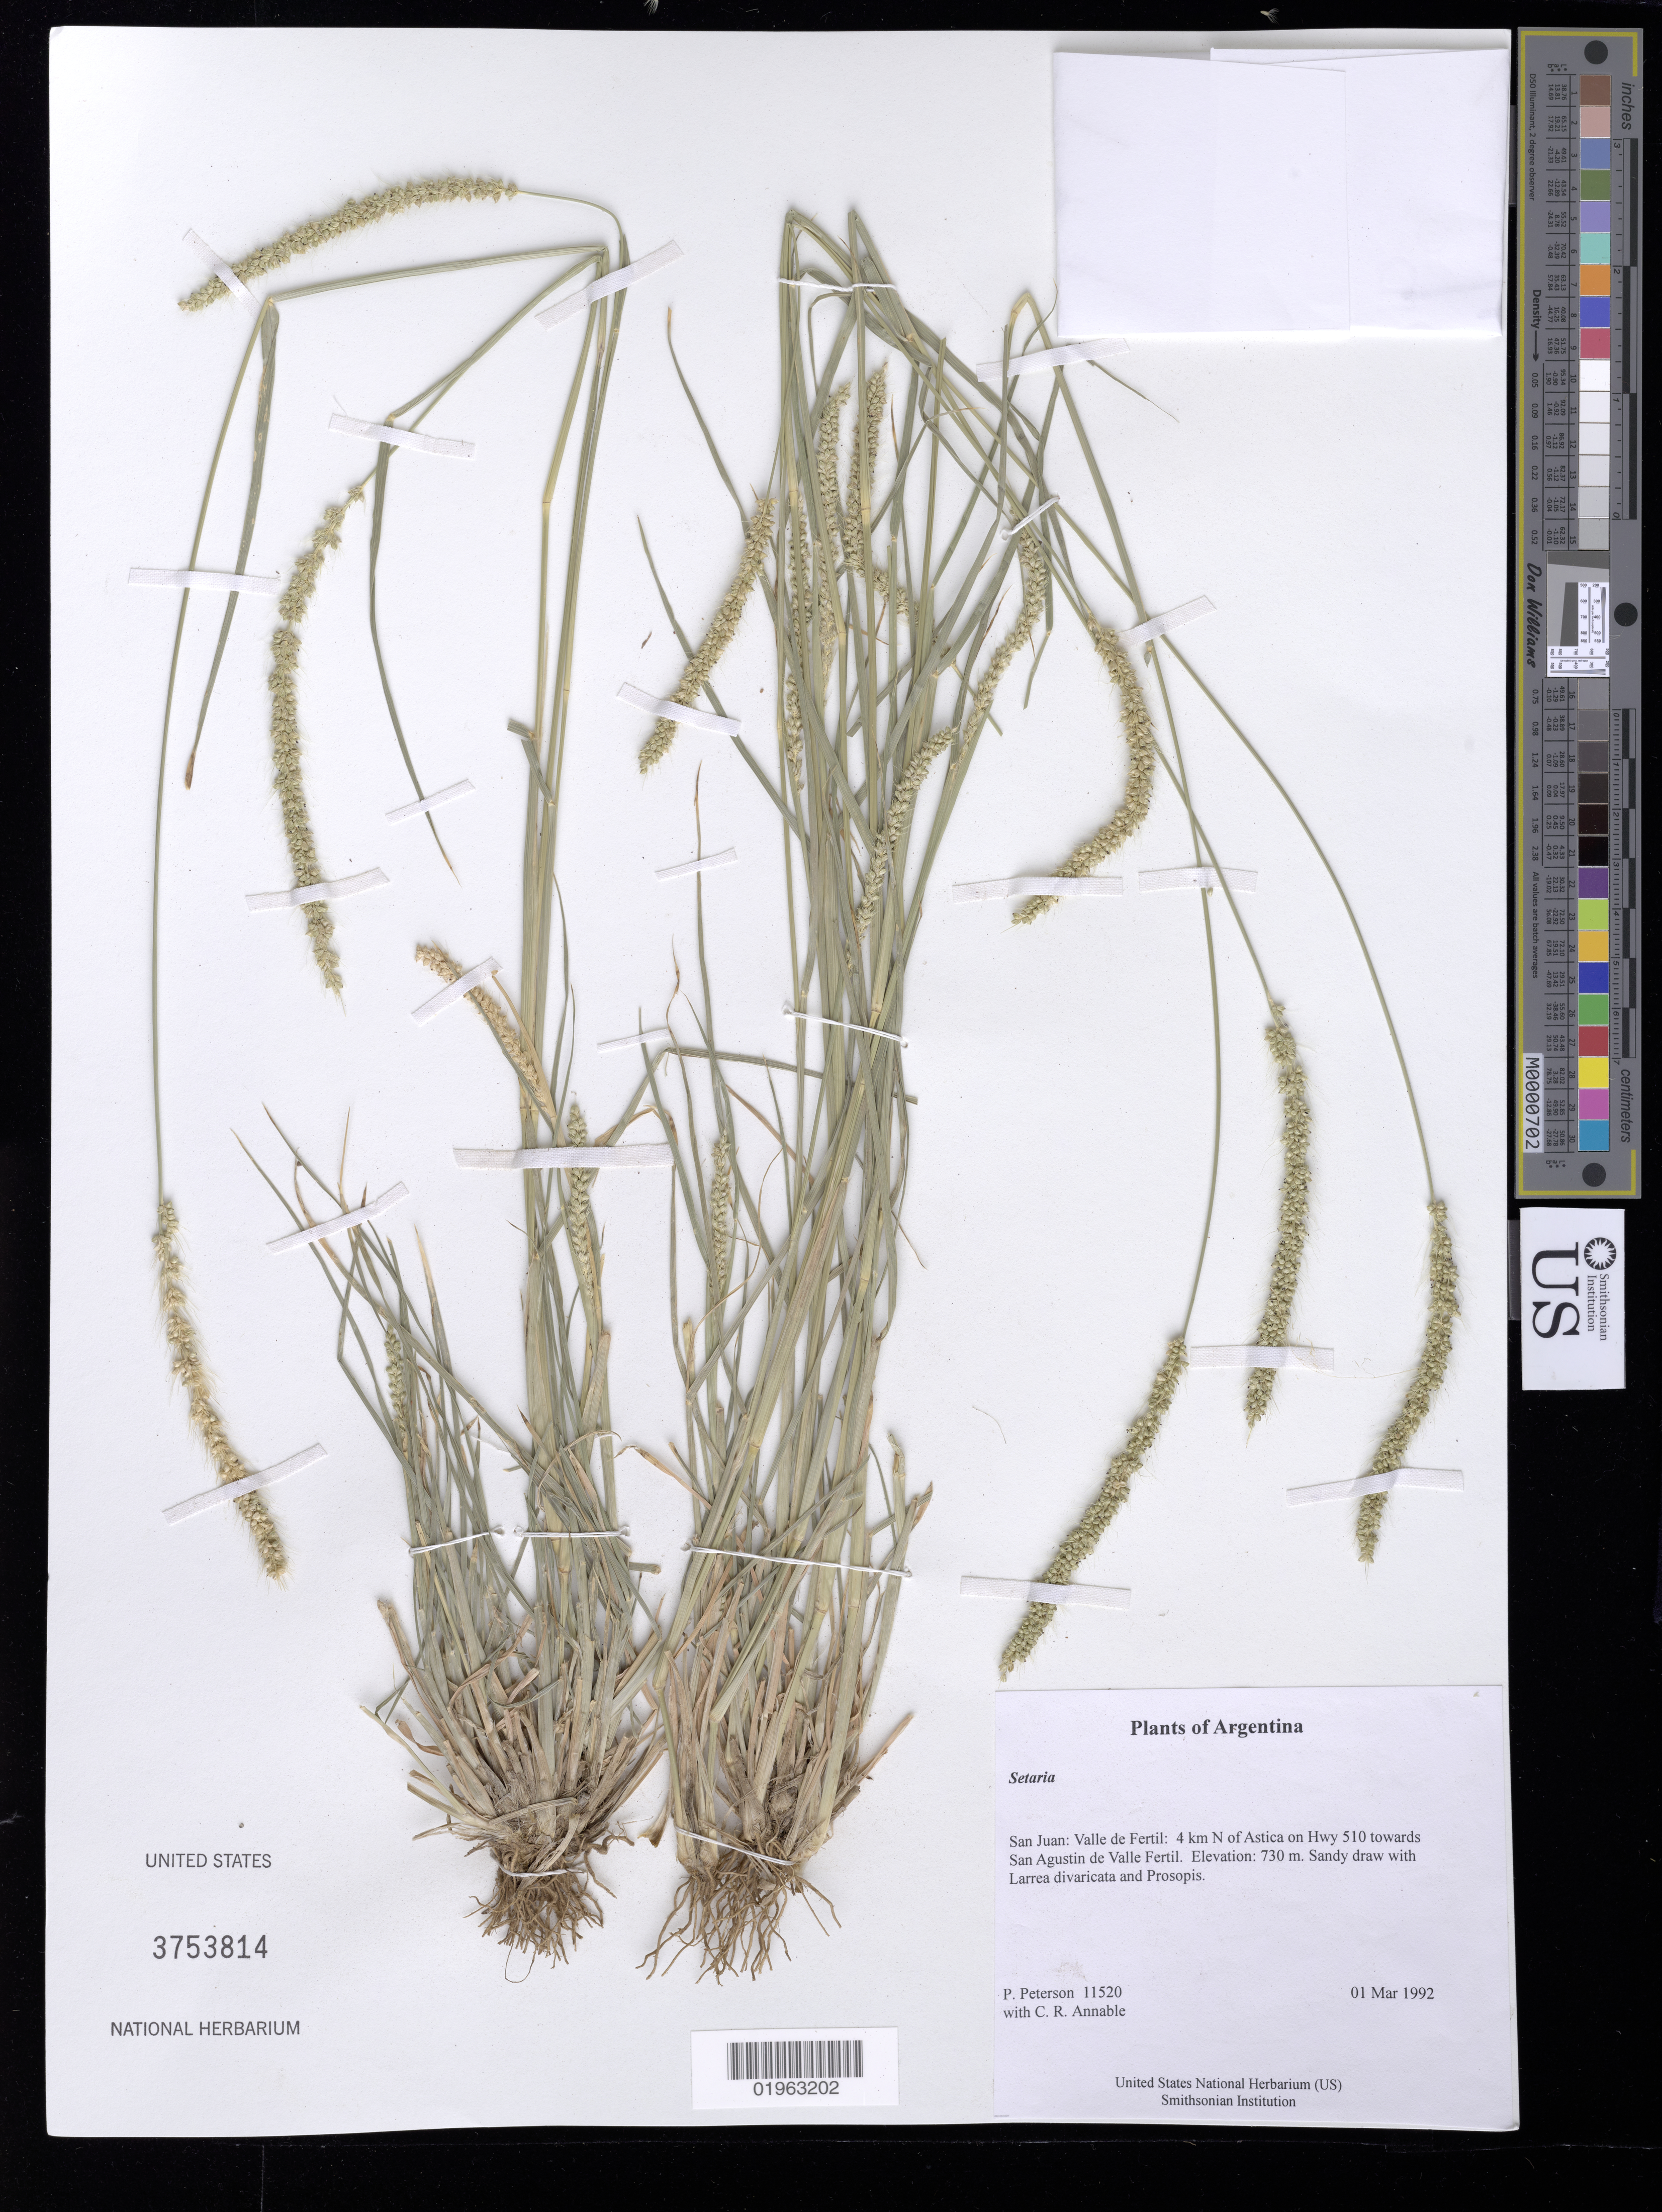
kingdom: Plantae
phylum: Tracheophyta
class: Liliopsida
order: Poales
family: Poaceae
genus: Setaria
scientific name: Setaria sp.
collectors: P. M. Peterson & C. R. Annable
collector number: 11520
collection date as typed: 01 Mar 1992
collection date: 1992-03-01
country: Argentina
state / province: San Juan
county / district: Valle de Fertil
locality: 4 km N of Astica on Hwy 510 towards San Agustin de Valle Fertil.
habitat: Sandy draw with Larrea divaricata and Prosopis.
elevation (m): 730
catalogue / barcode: US 3753814